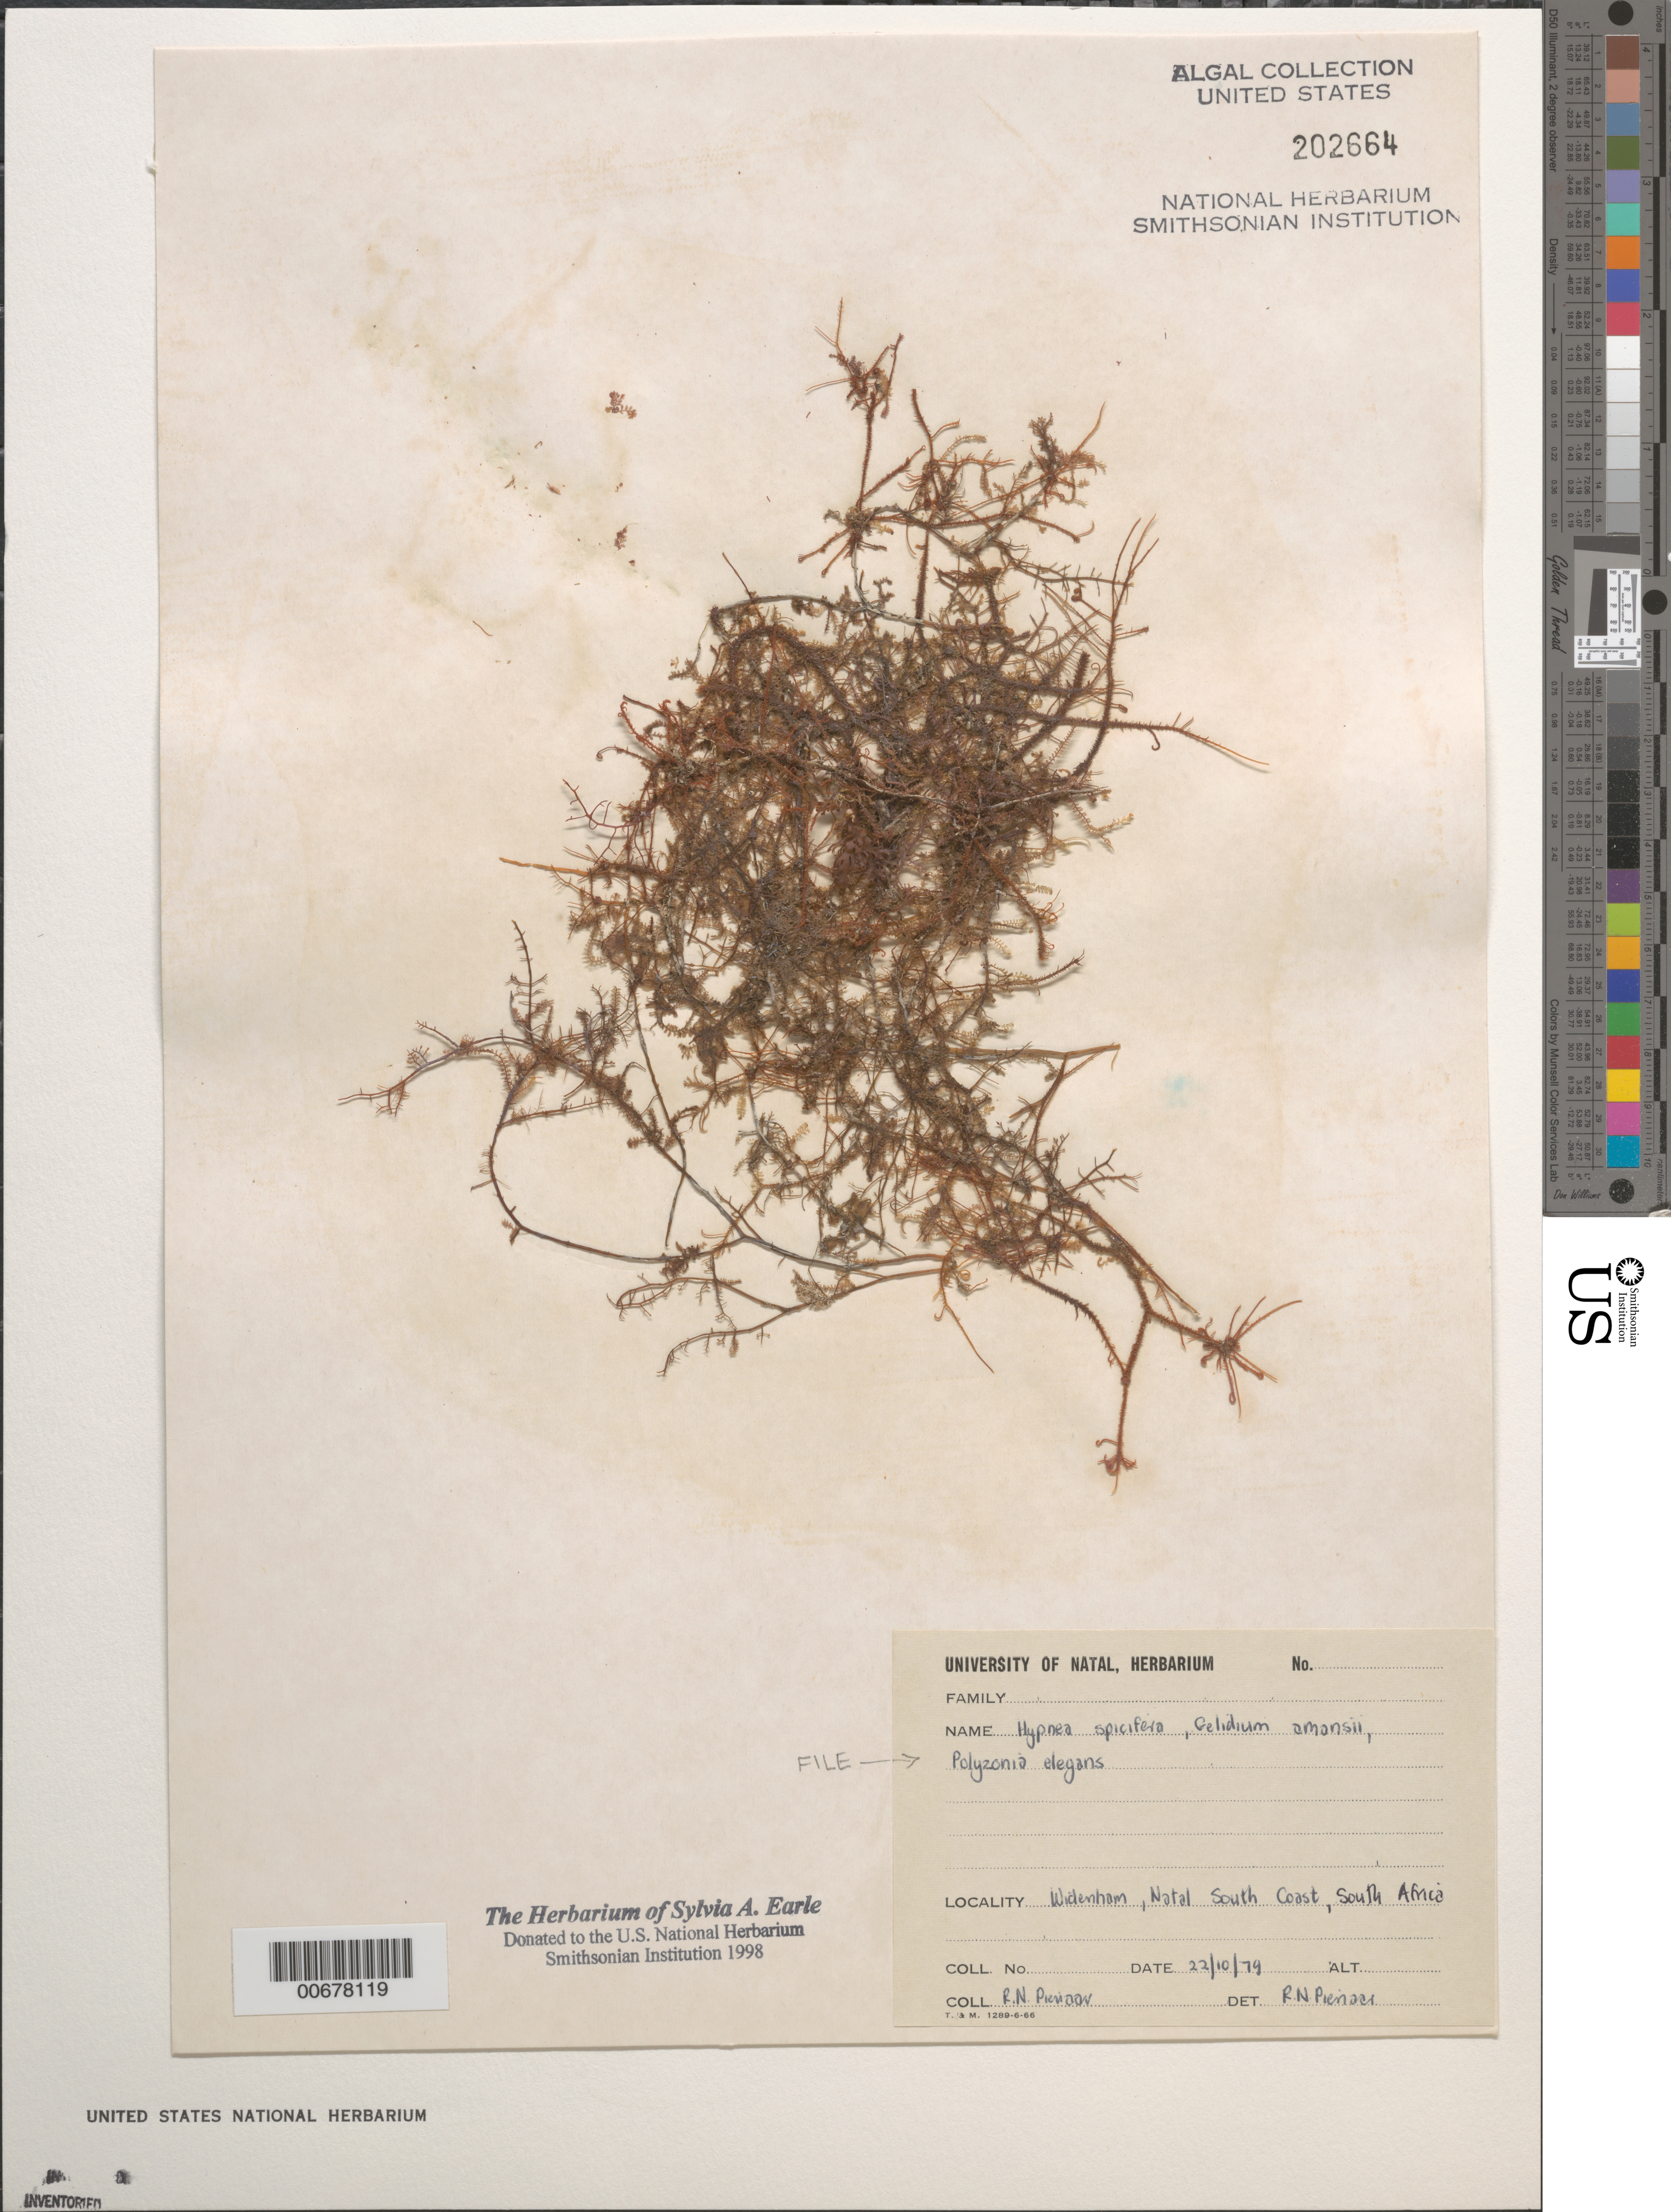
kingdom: Plantae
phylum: Rhodophyta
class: Florideophyceae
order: Ceramiales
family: Rhodomelaceae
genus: Polyzonia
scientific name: Polyzonia elegans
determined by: Pienaar, R. N.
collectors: R. Pienaar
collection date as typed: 22 Oct 1979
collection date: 1979-10-22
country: South Africa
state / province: KwaZulu-Natal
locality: Widenham, South Coast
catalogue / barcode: US 202664